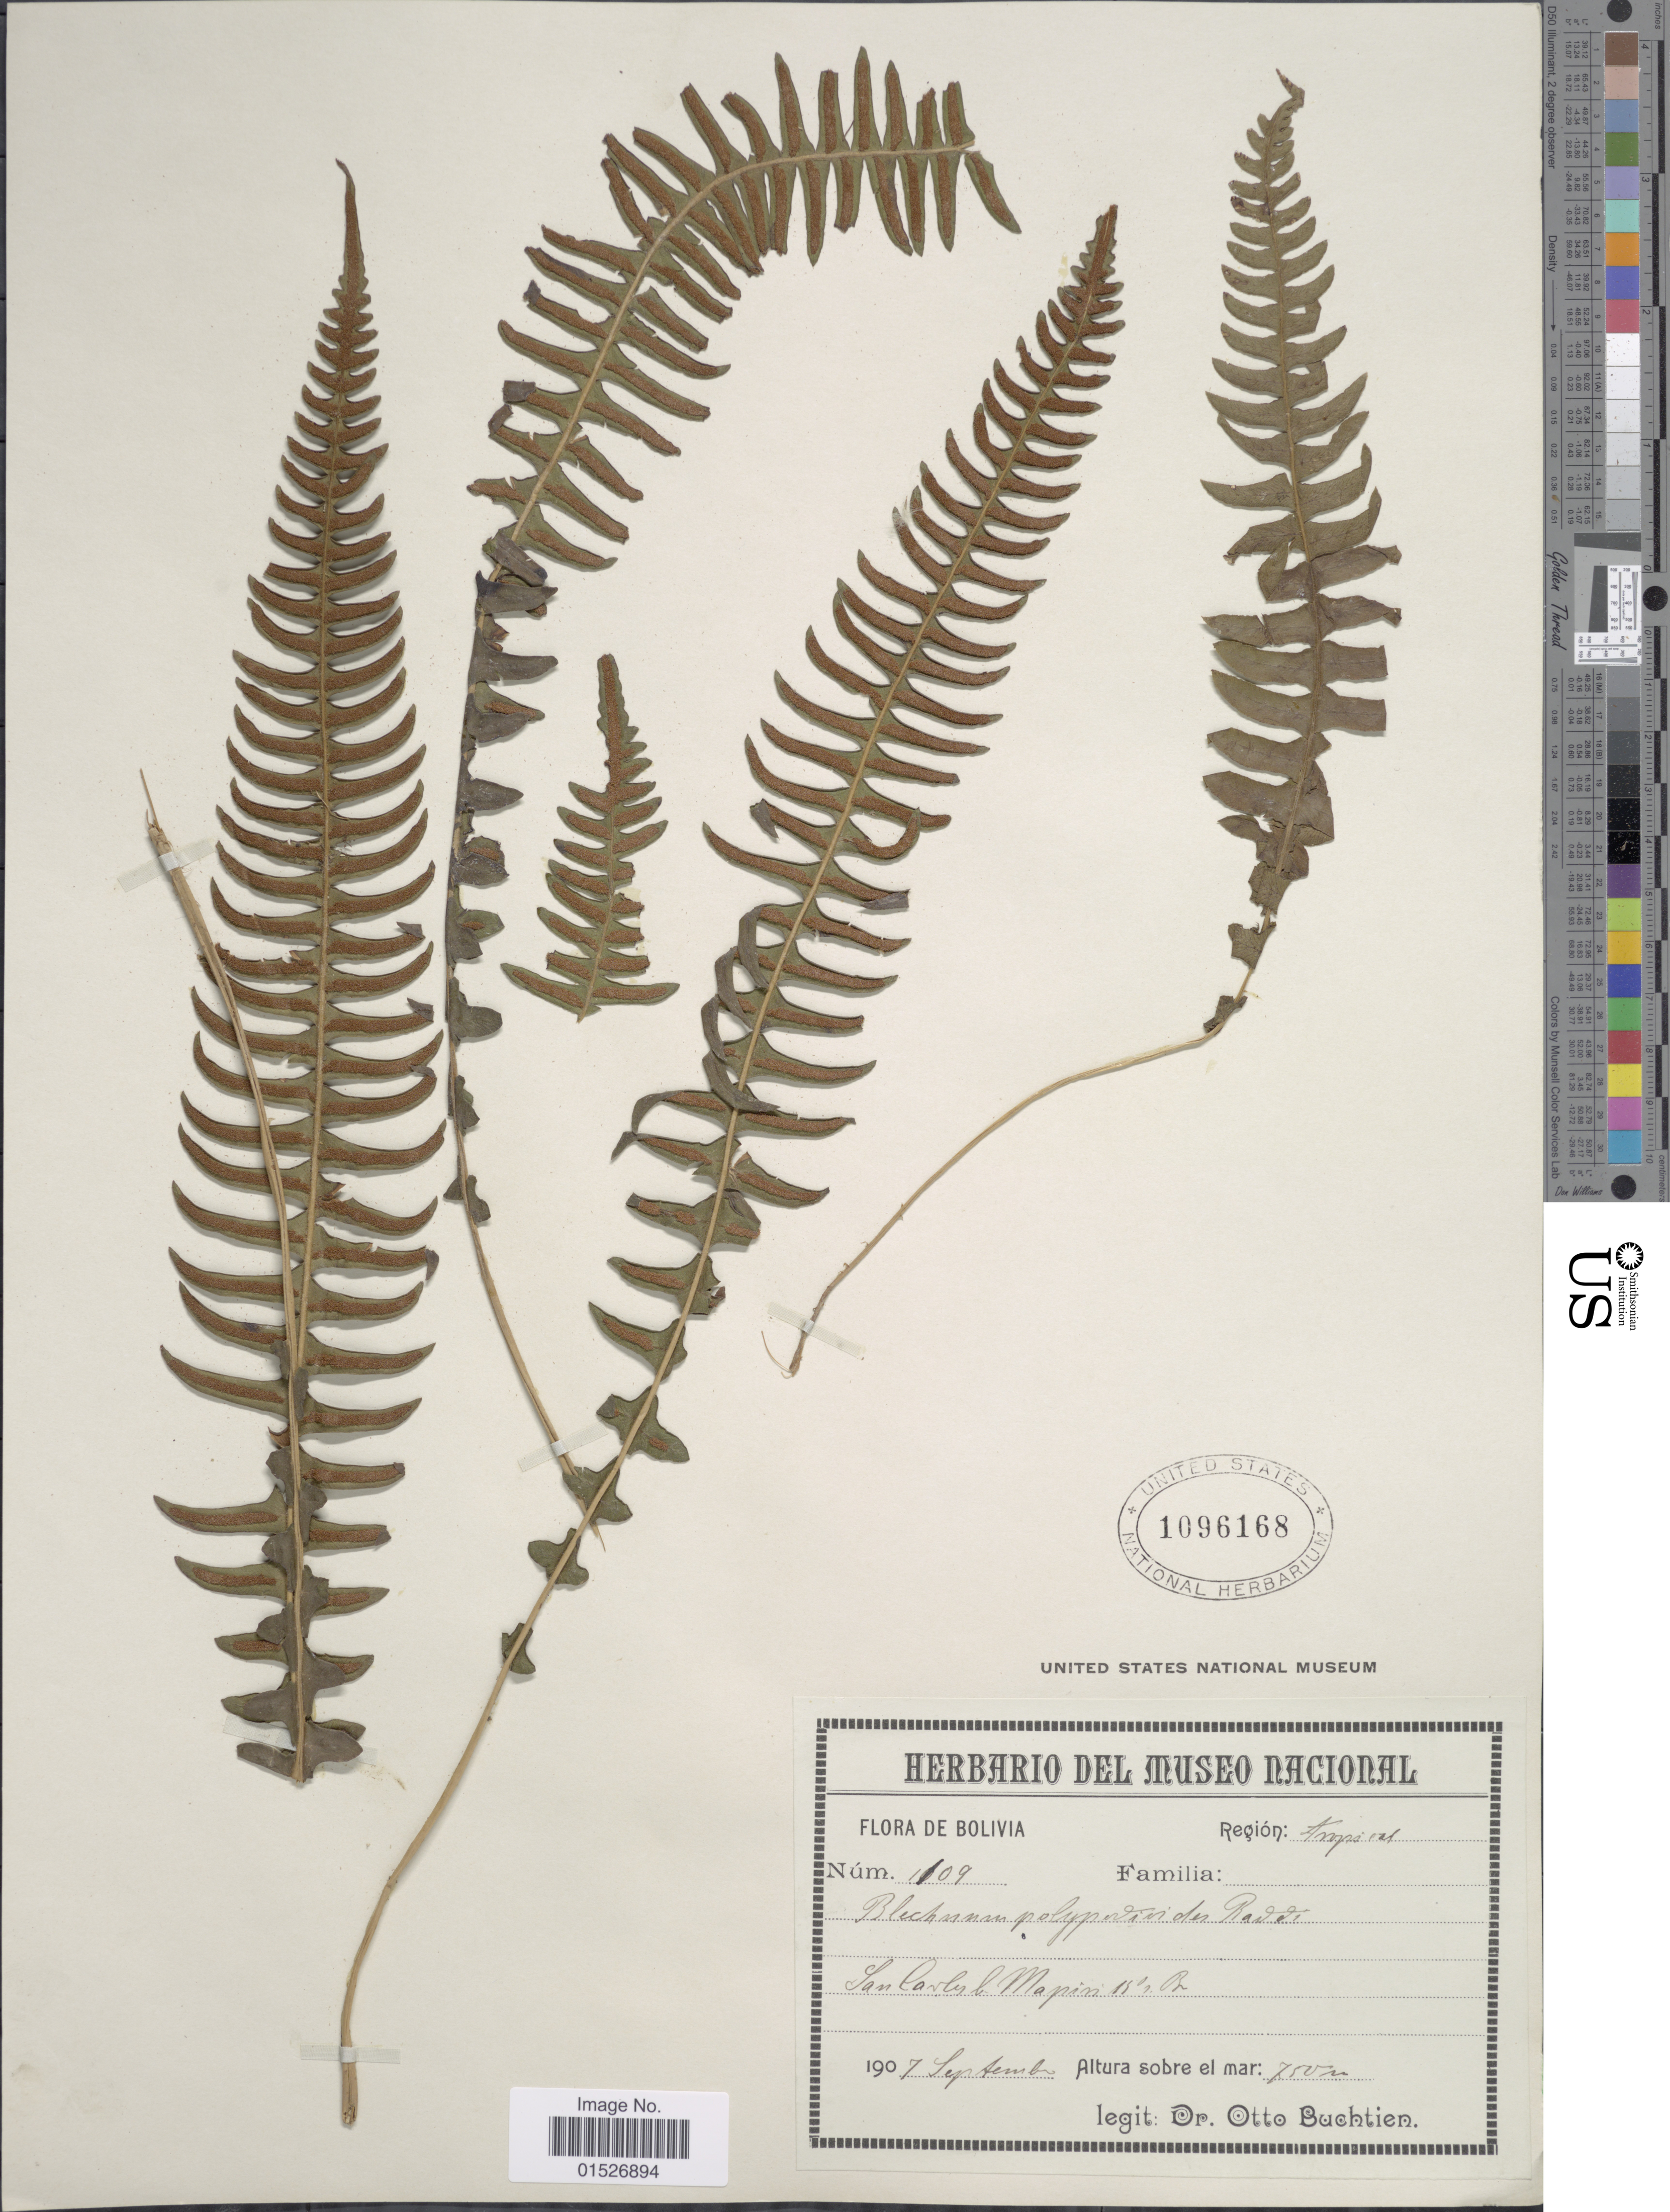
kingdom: Plantae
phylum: Tracheophyta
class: Polypodiopsida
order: Polypodiales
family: Blechnaceae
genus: Blechnum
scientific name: Blechnum polypodioides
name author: Raddi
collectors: O. Buchtien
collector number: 1109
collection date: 1907-09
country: Bolivia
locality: Region: Tropical. San Carlos I . Mapiri 15° s. B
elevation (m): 750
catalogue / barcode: US 1096168